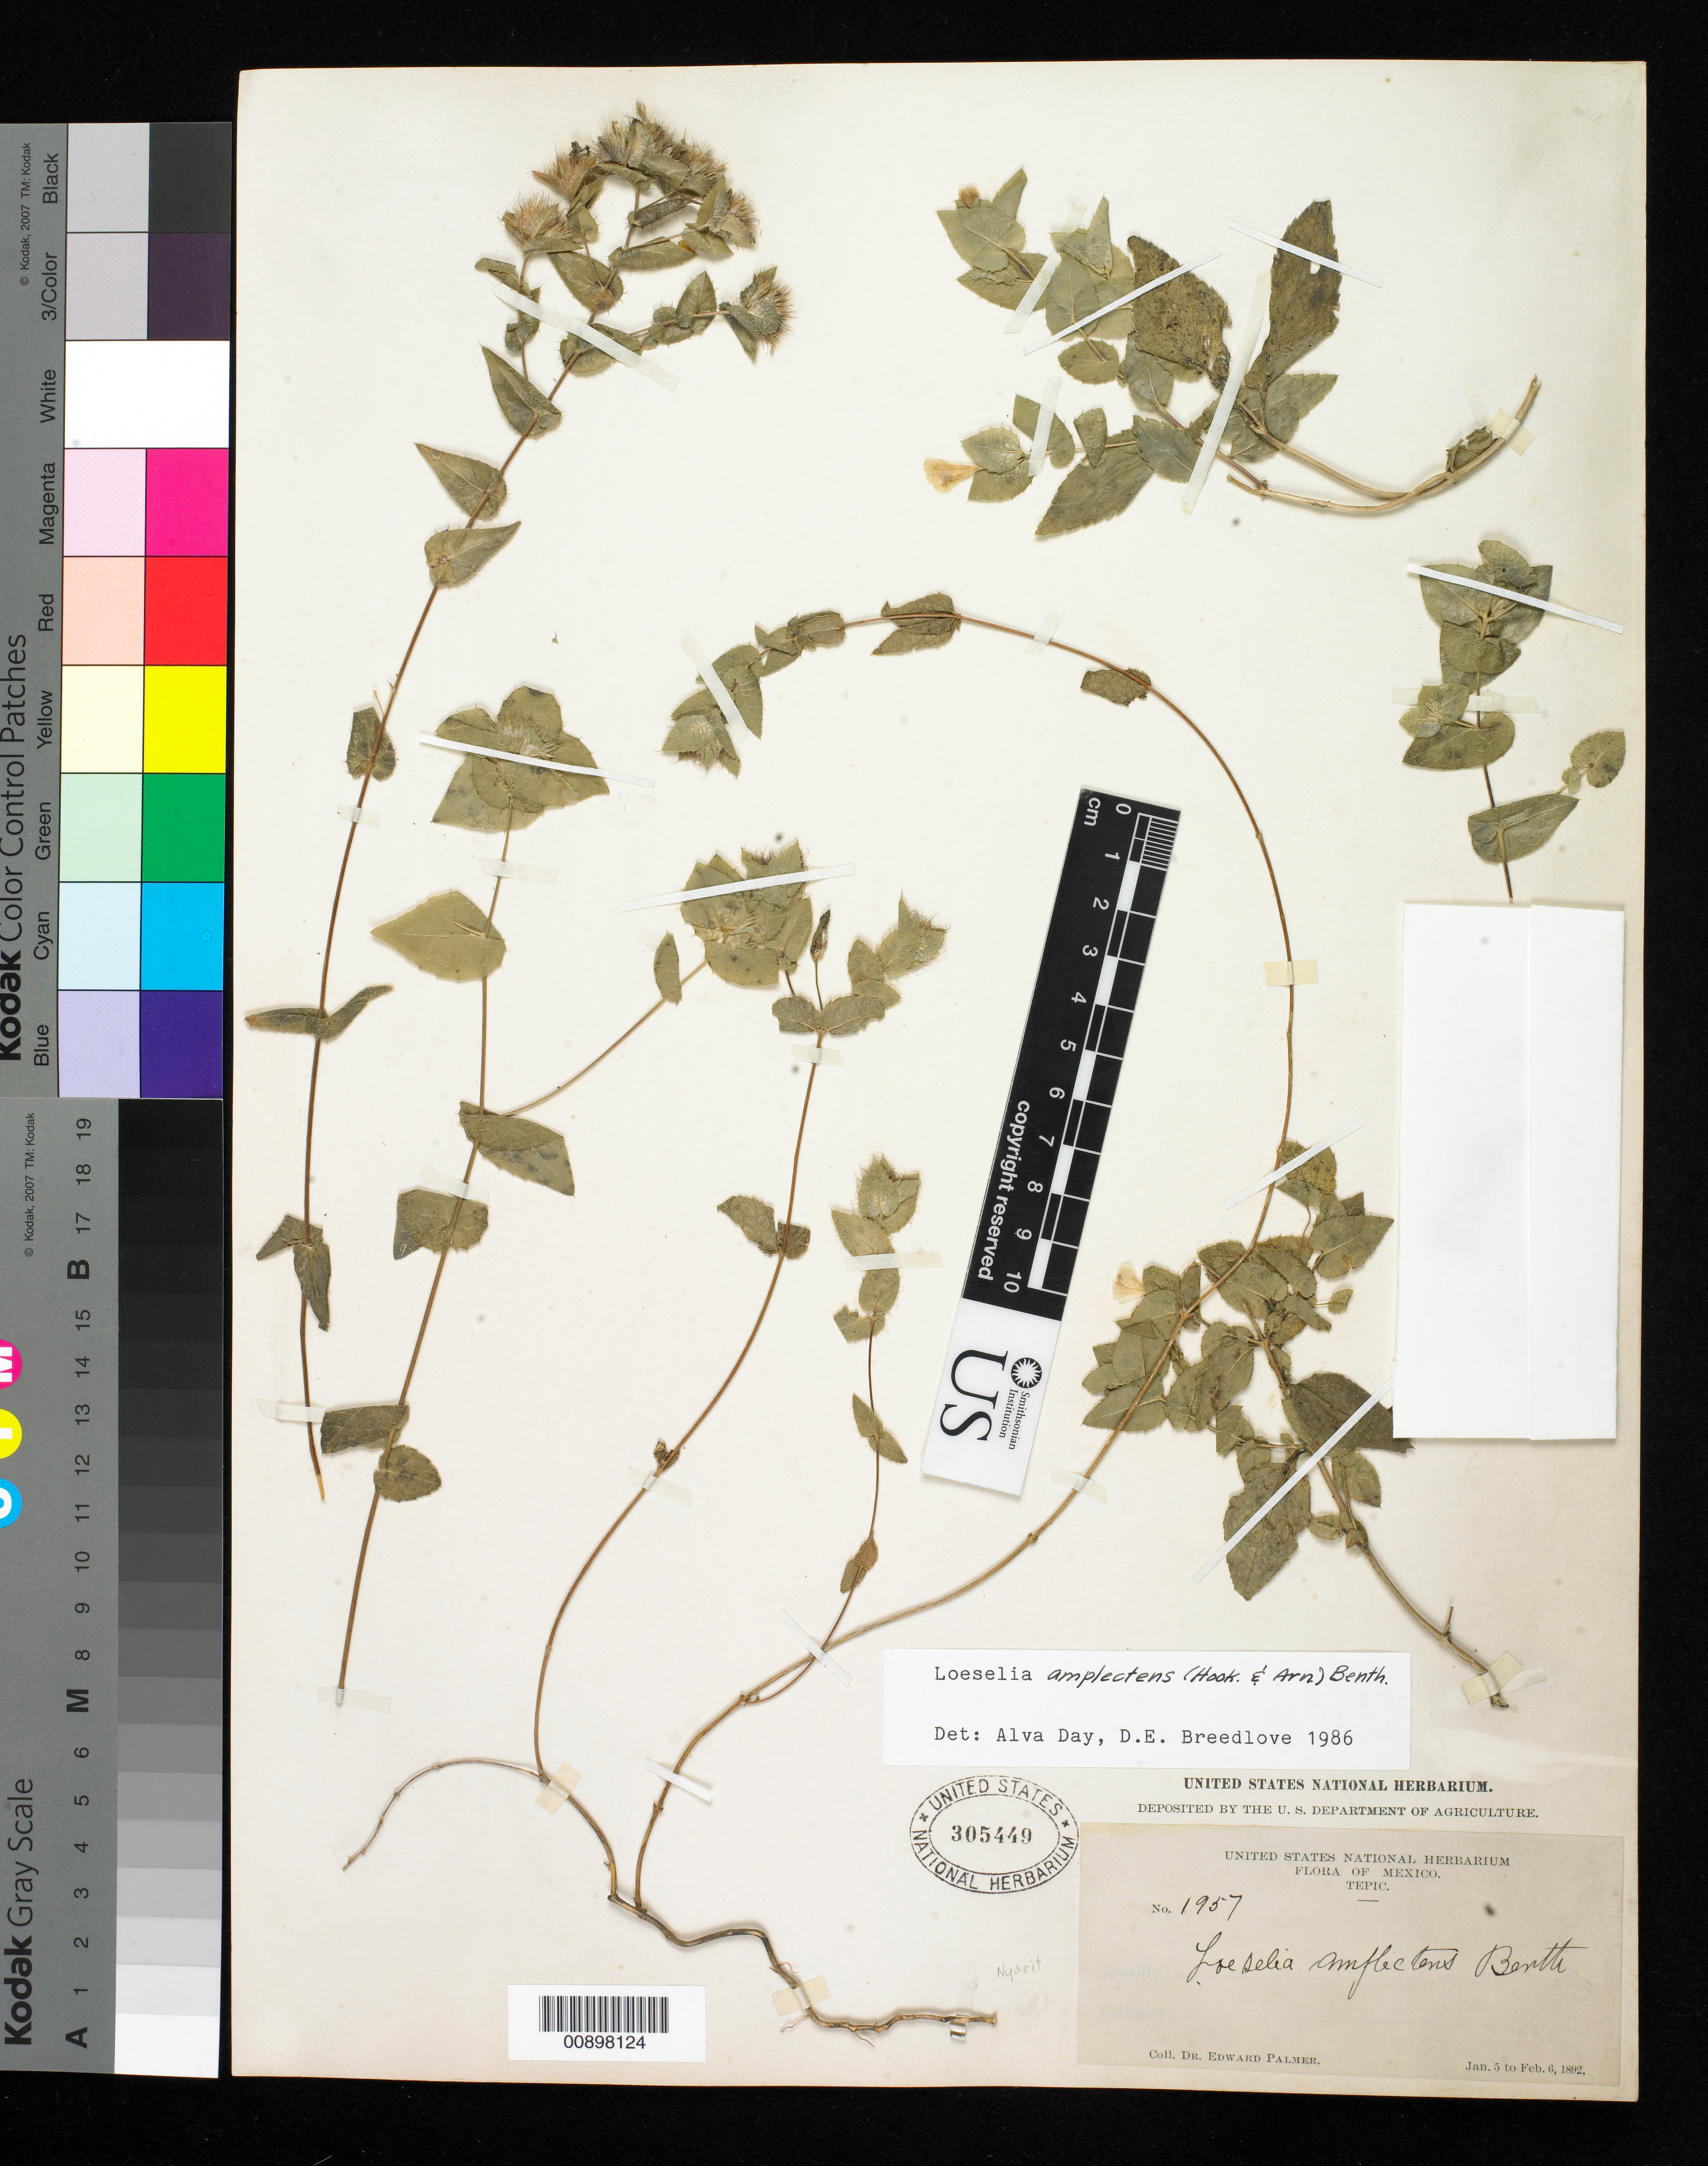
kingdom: Plantae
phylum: Tracheophyta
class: Magnoliopsida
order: Ericales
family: Polemoniaceae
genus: Loeselia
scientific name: Loeselia amplectens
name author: (Hook. & Arn.) Benth. ex DC.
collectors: E. Palmer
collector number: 1957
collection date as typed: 05 Jan 1892 to 06 Feb 1892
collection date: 1892-01-05/1892-02-06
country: Mexico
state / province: Nayarit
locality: Tepic, Nayarit.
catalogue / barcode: US 305449